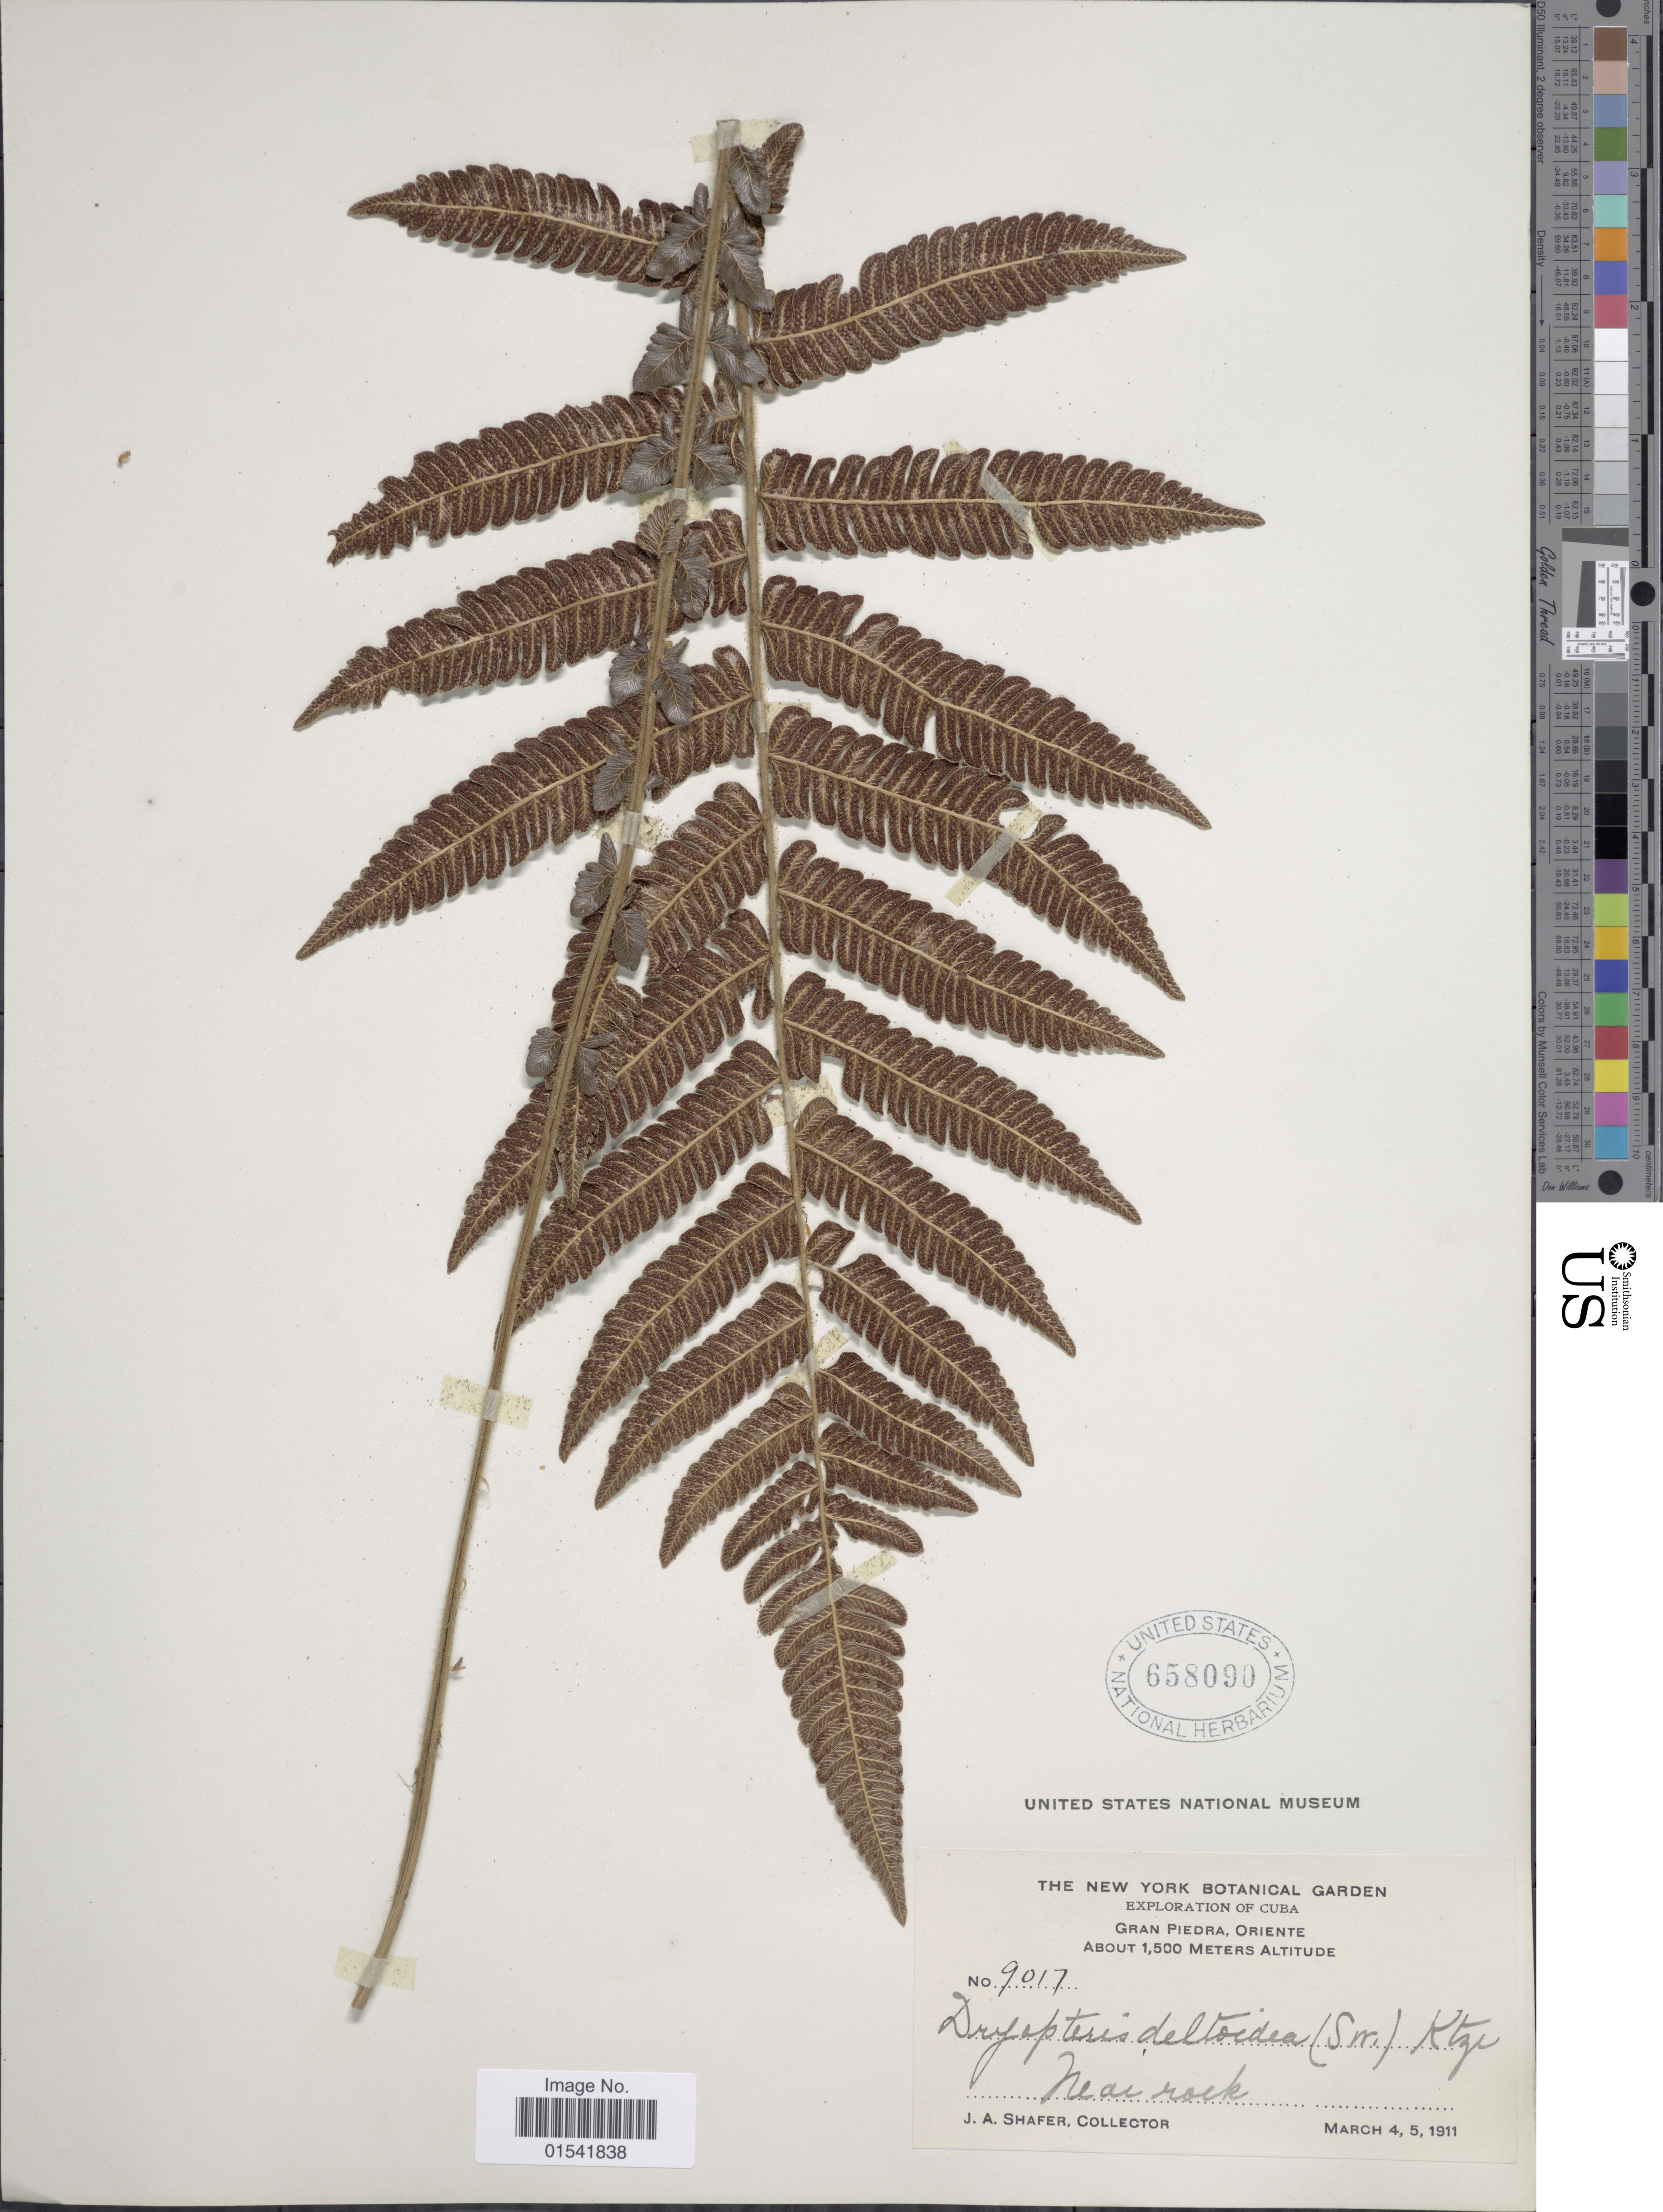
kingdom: Plantae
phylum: Tracheophyta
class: Polypodiopsida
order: Polypodiales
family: Thelypteridaceae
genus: Steiropteris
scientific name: Steiropteris deltoidea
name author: (Sw.) Pic. Serm.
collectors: J. A. Shafer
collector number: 9017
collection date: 1911-03-04/1911-03-05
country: Cuba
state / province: Oriente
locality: Gran Piedra, near rock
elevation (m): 1500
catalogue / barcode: US 658090